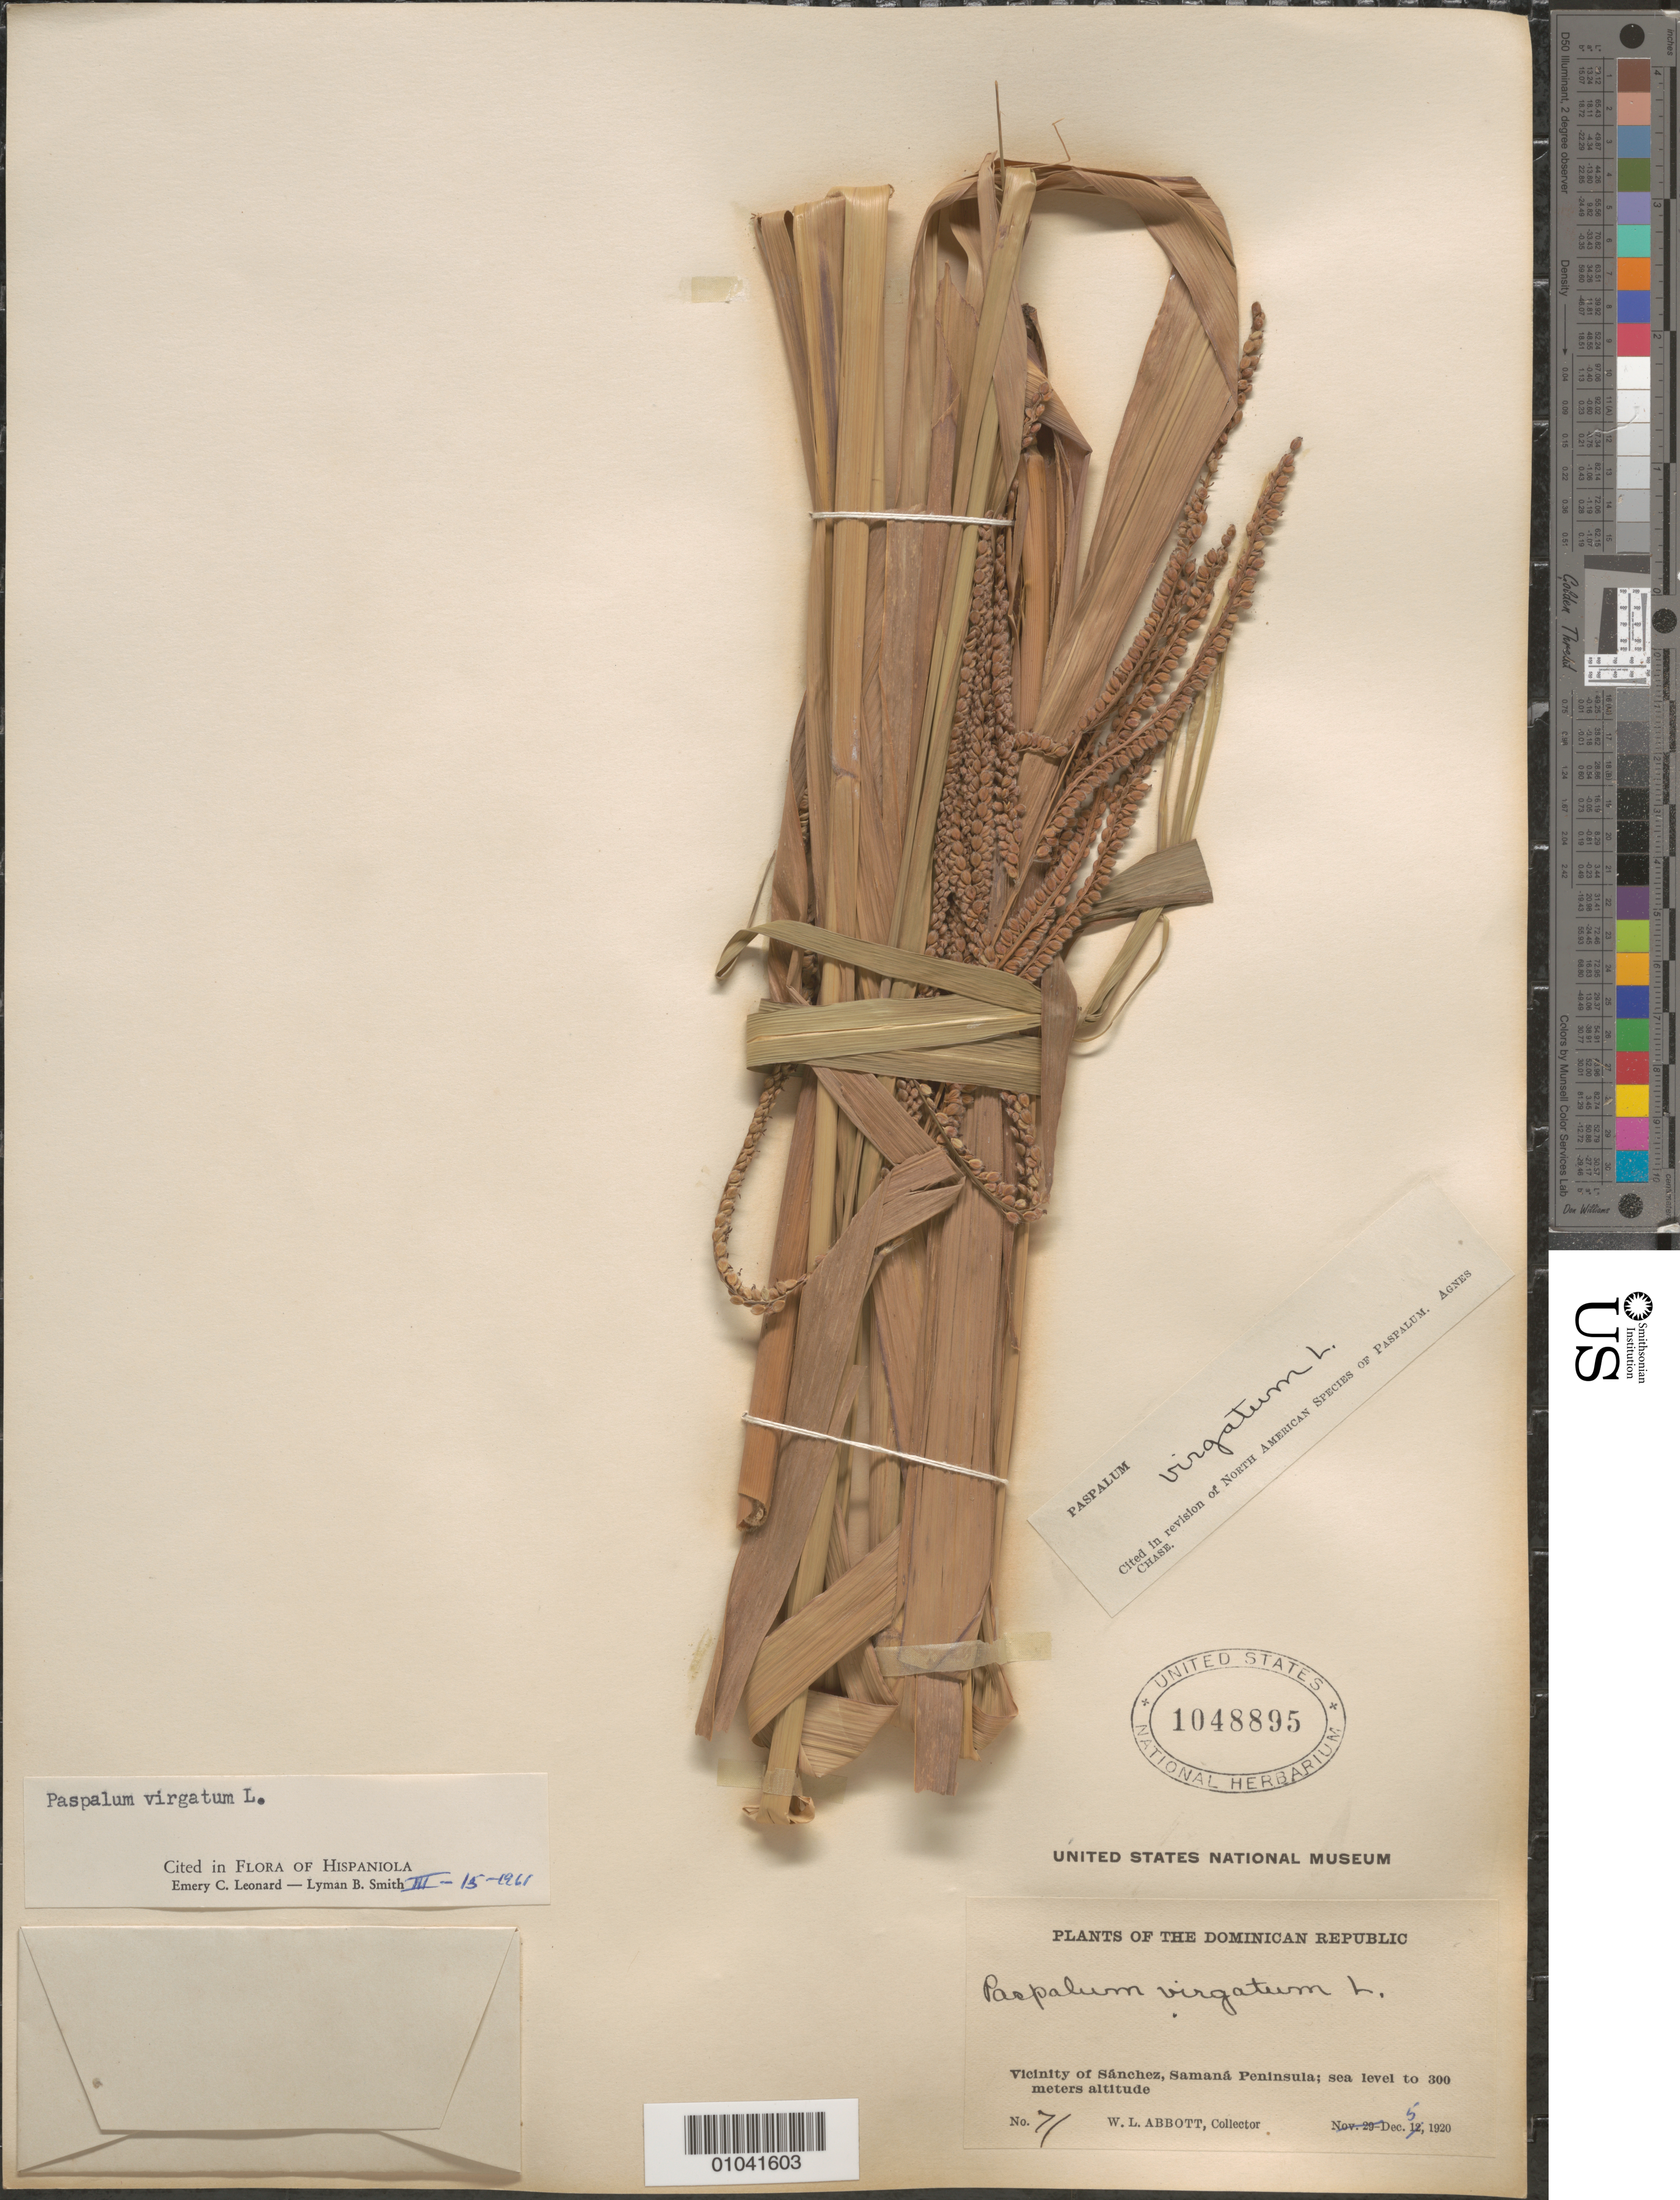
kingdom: Plantae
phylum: Tracheophyta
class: Liliopsida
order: Poales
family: Poaceae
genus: Paspalum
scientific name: Paspalum virgatum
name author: L.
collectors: W. L. Abbott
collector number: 71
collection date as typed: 05 Dec 1920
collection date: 1920-12-05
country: Dominican Republic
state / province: Samaná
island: Hispaniola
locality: Vicinity of Sanchez, Samana Peninsula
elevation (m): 0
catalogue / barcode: US 1048895